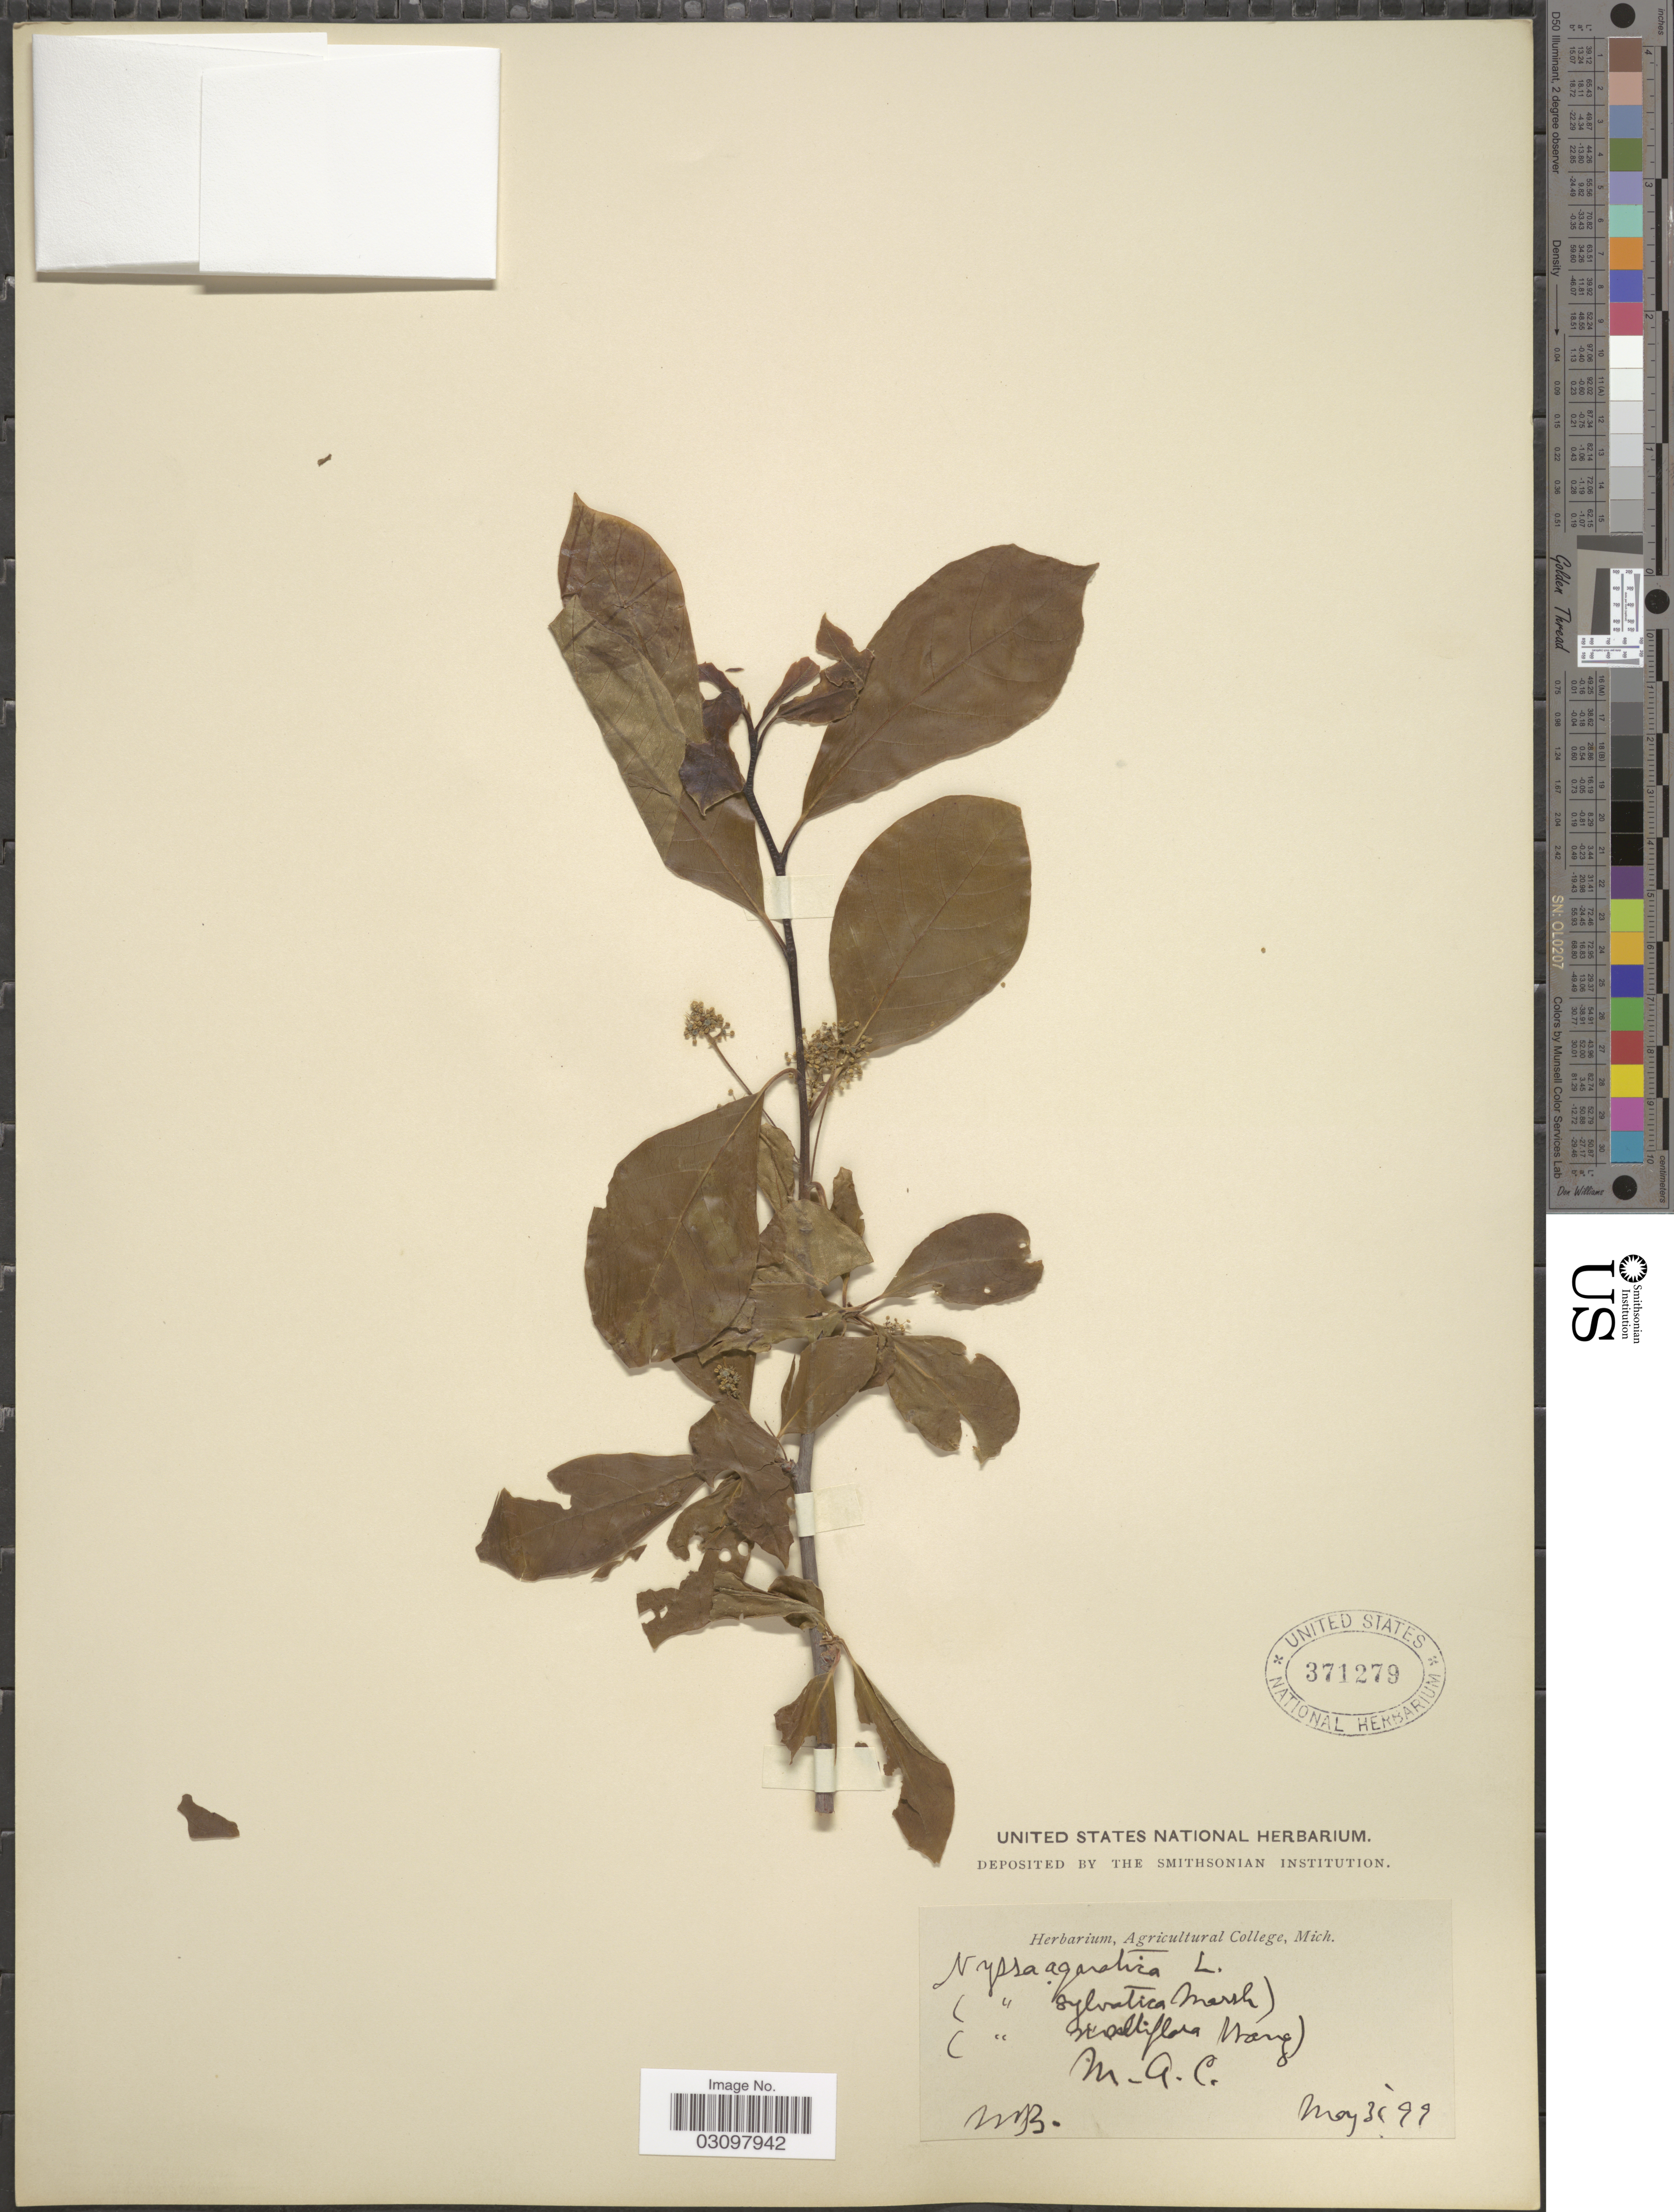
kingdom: Plantae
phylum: Tracheophyta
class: Magnoliopsida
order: Cornales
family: Nyssaceae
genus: Nyssa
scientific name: Nyssa sylvatica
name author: Marshall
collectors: W. B.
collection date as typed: Transcribed d/m/y: 31/5/99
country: United States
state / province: Michigan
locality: M. A. C.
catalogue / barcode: US 371279